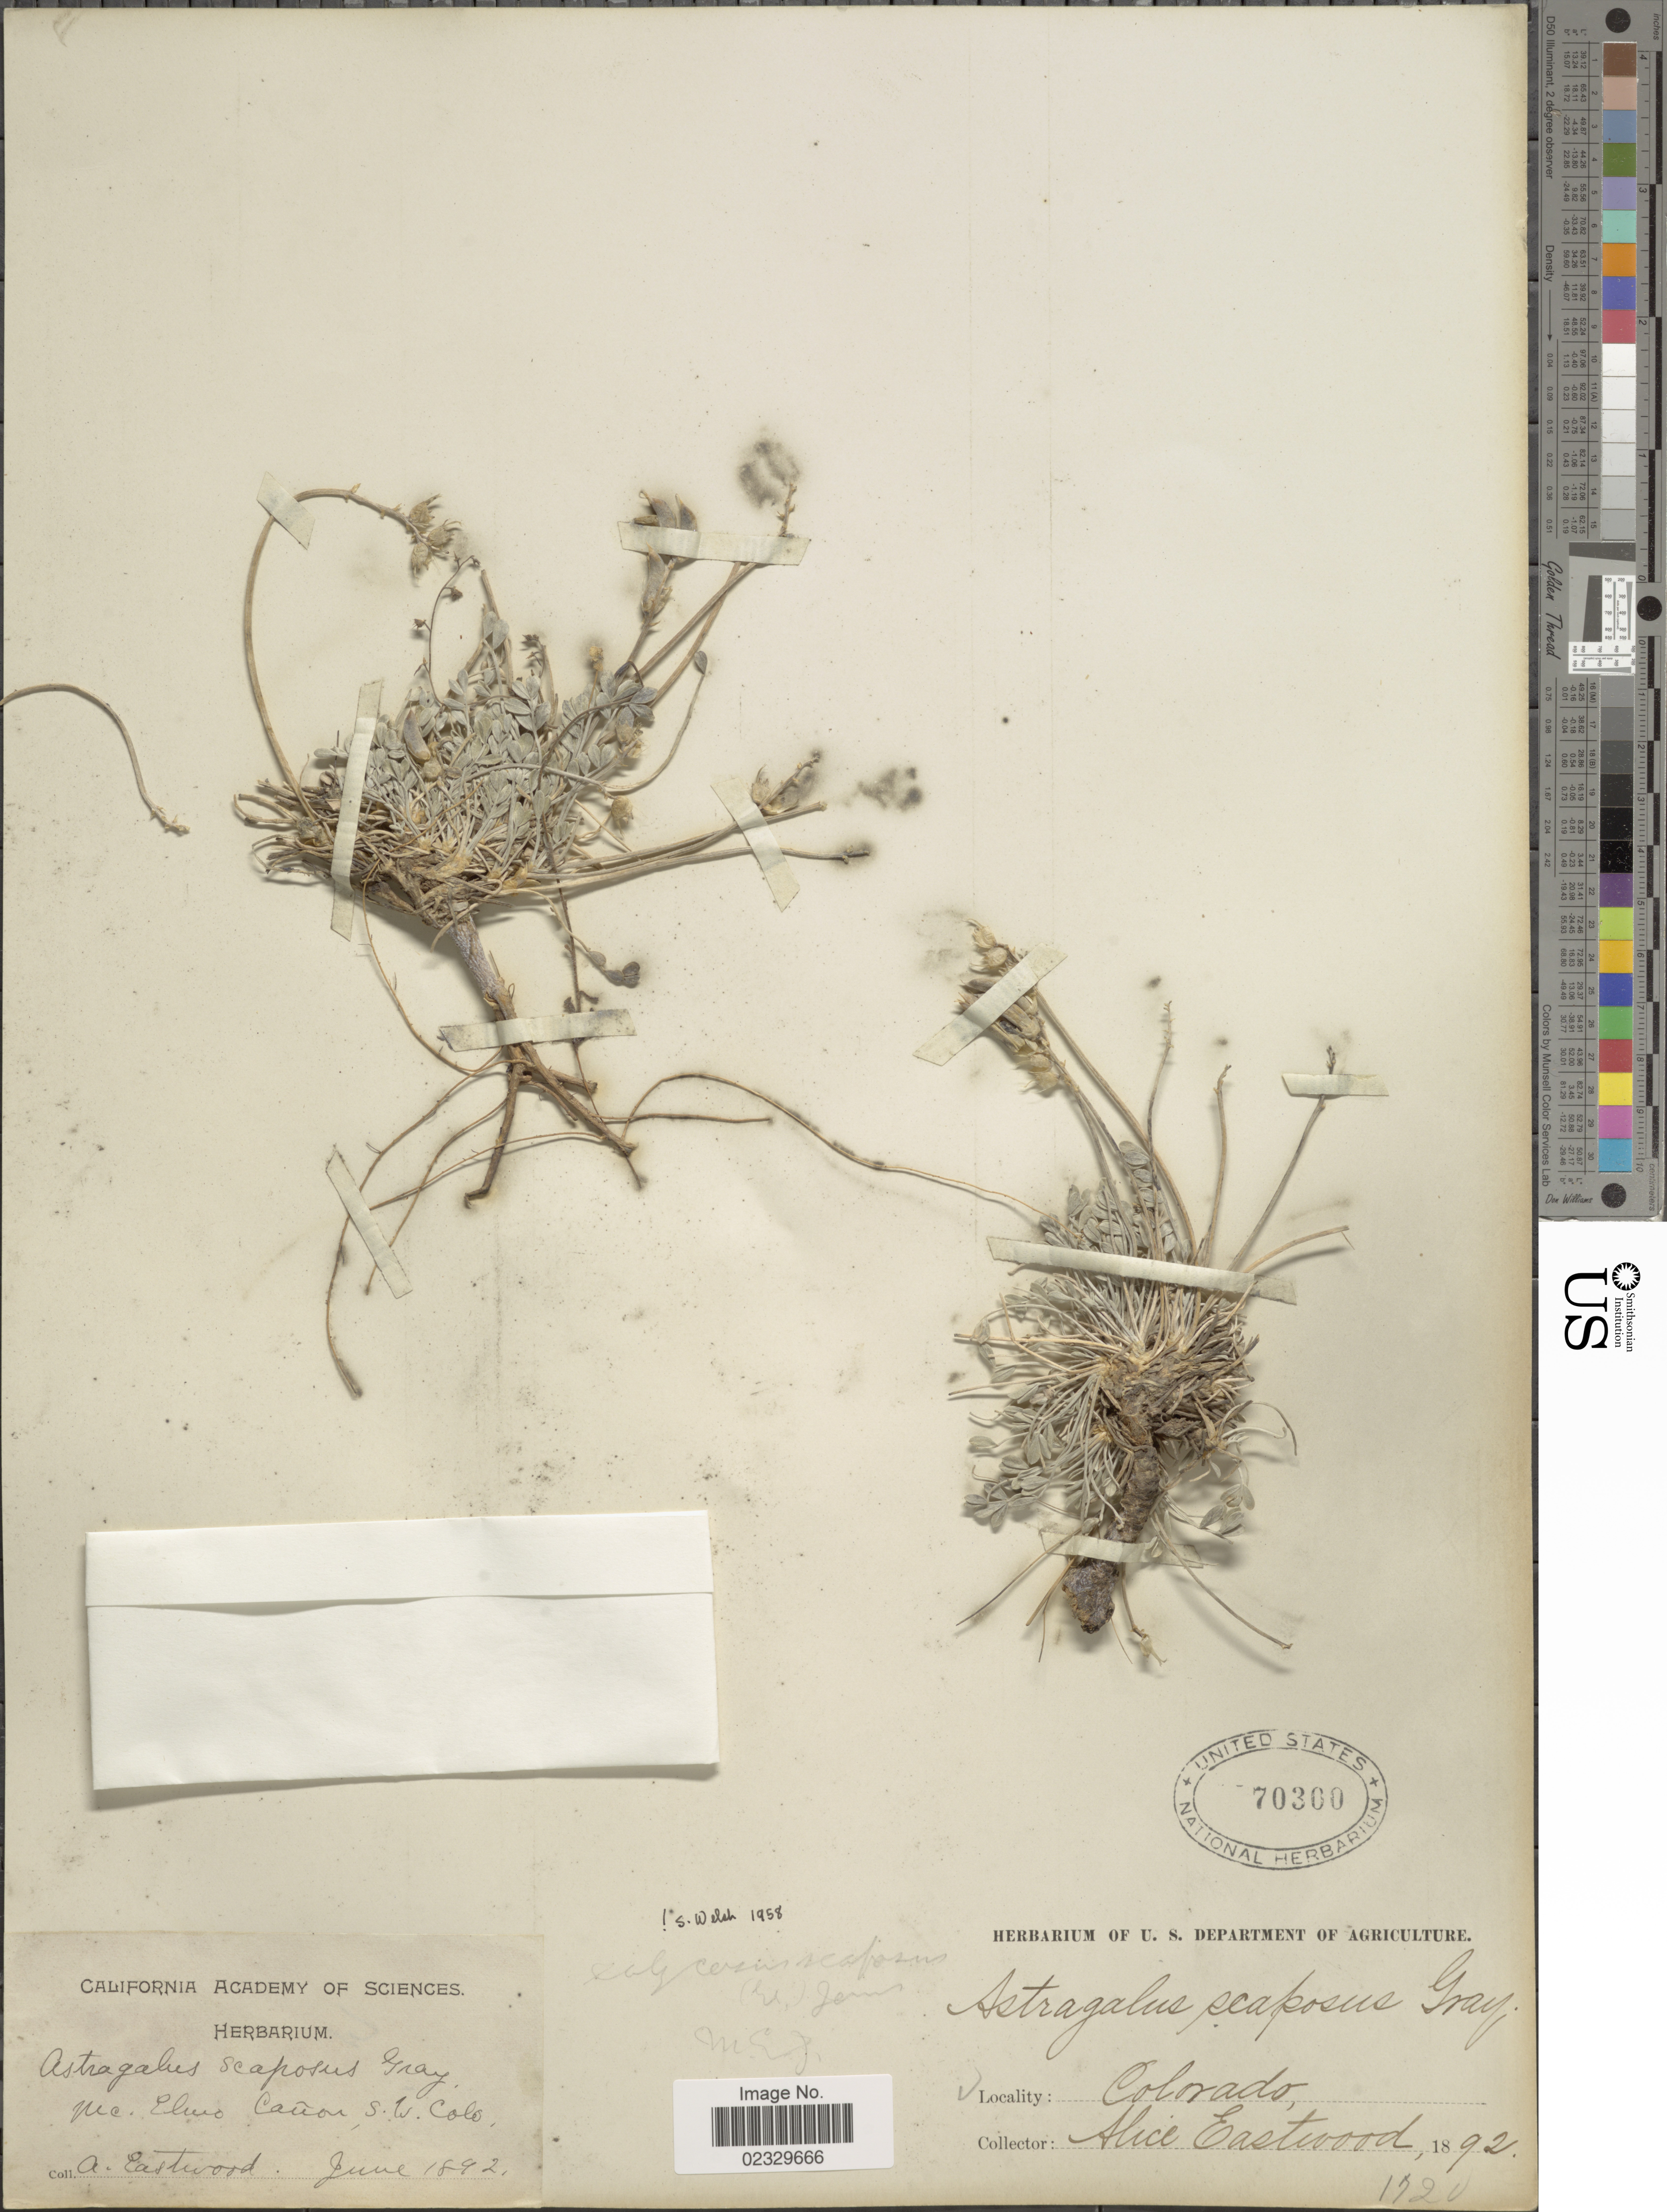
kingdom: Plantae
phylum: Tracheophyta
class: Magnoliopsida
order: Fabales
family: Fabaceae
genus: Astragalus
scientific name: Astragalus calycosus var. scaposus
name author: (A. Gray) M.E. Jones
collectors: A. Eastwood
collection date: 1892-06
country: United States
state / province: Colorado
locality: Nec. Elmo Canon, S.W. Colo.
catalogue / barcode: US 70300